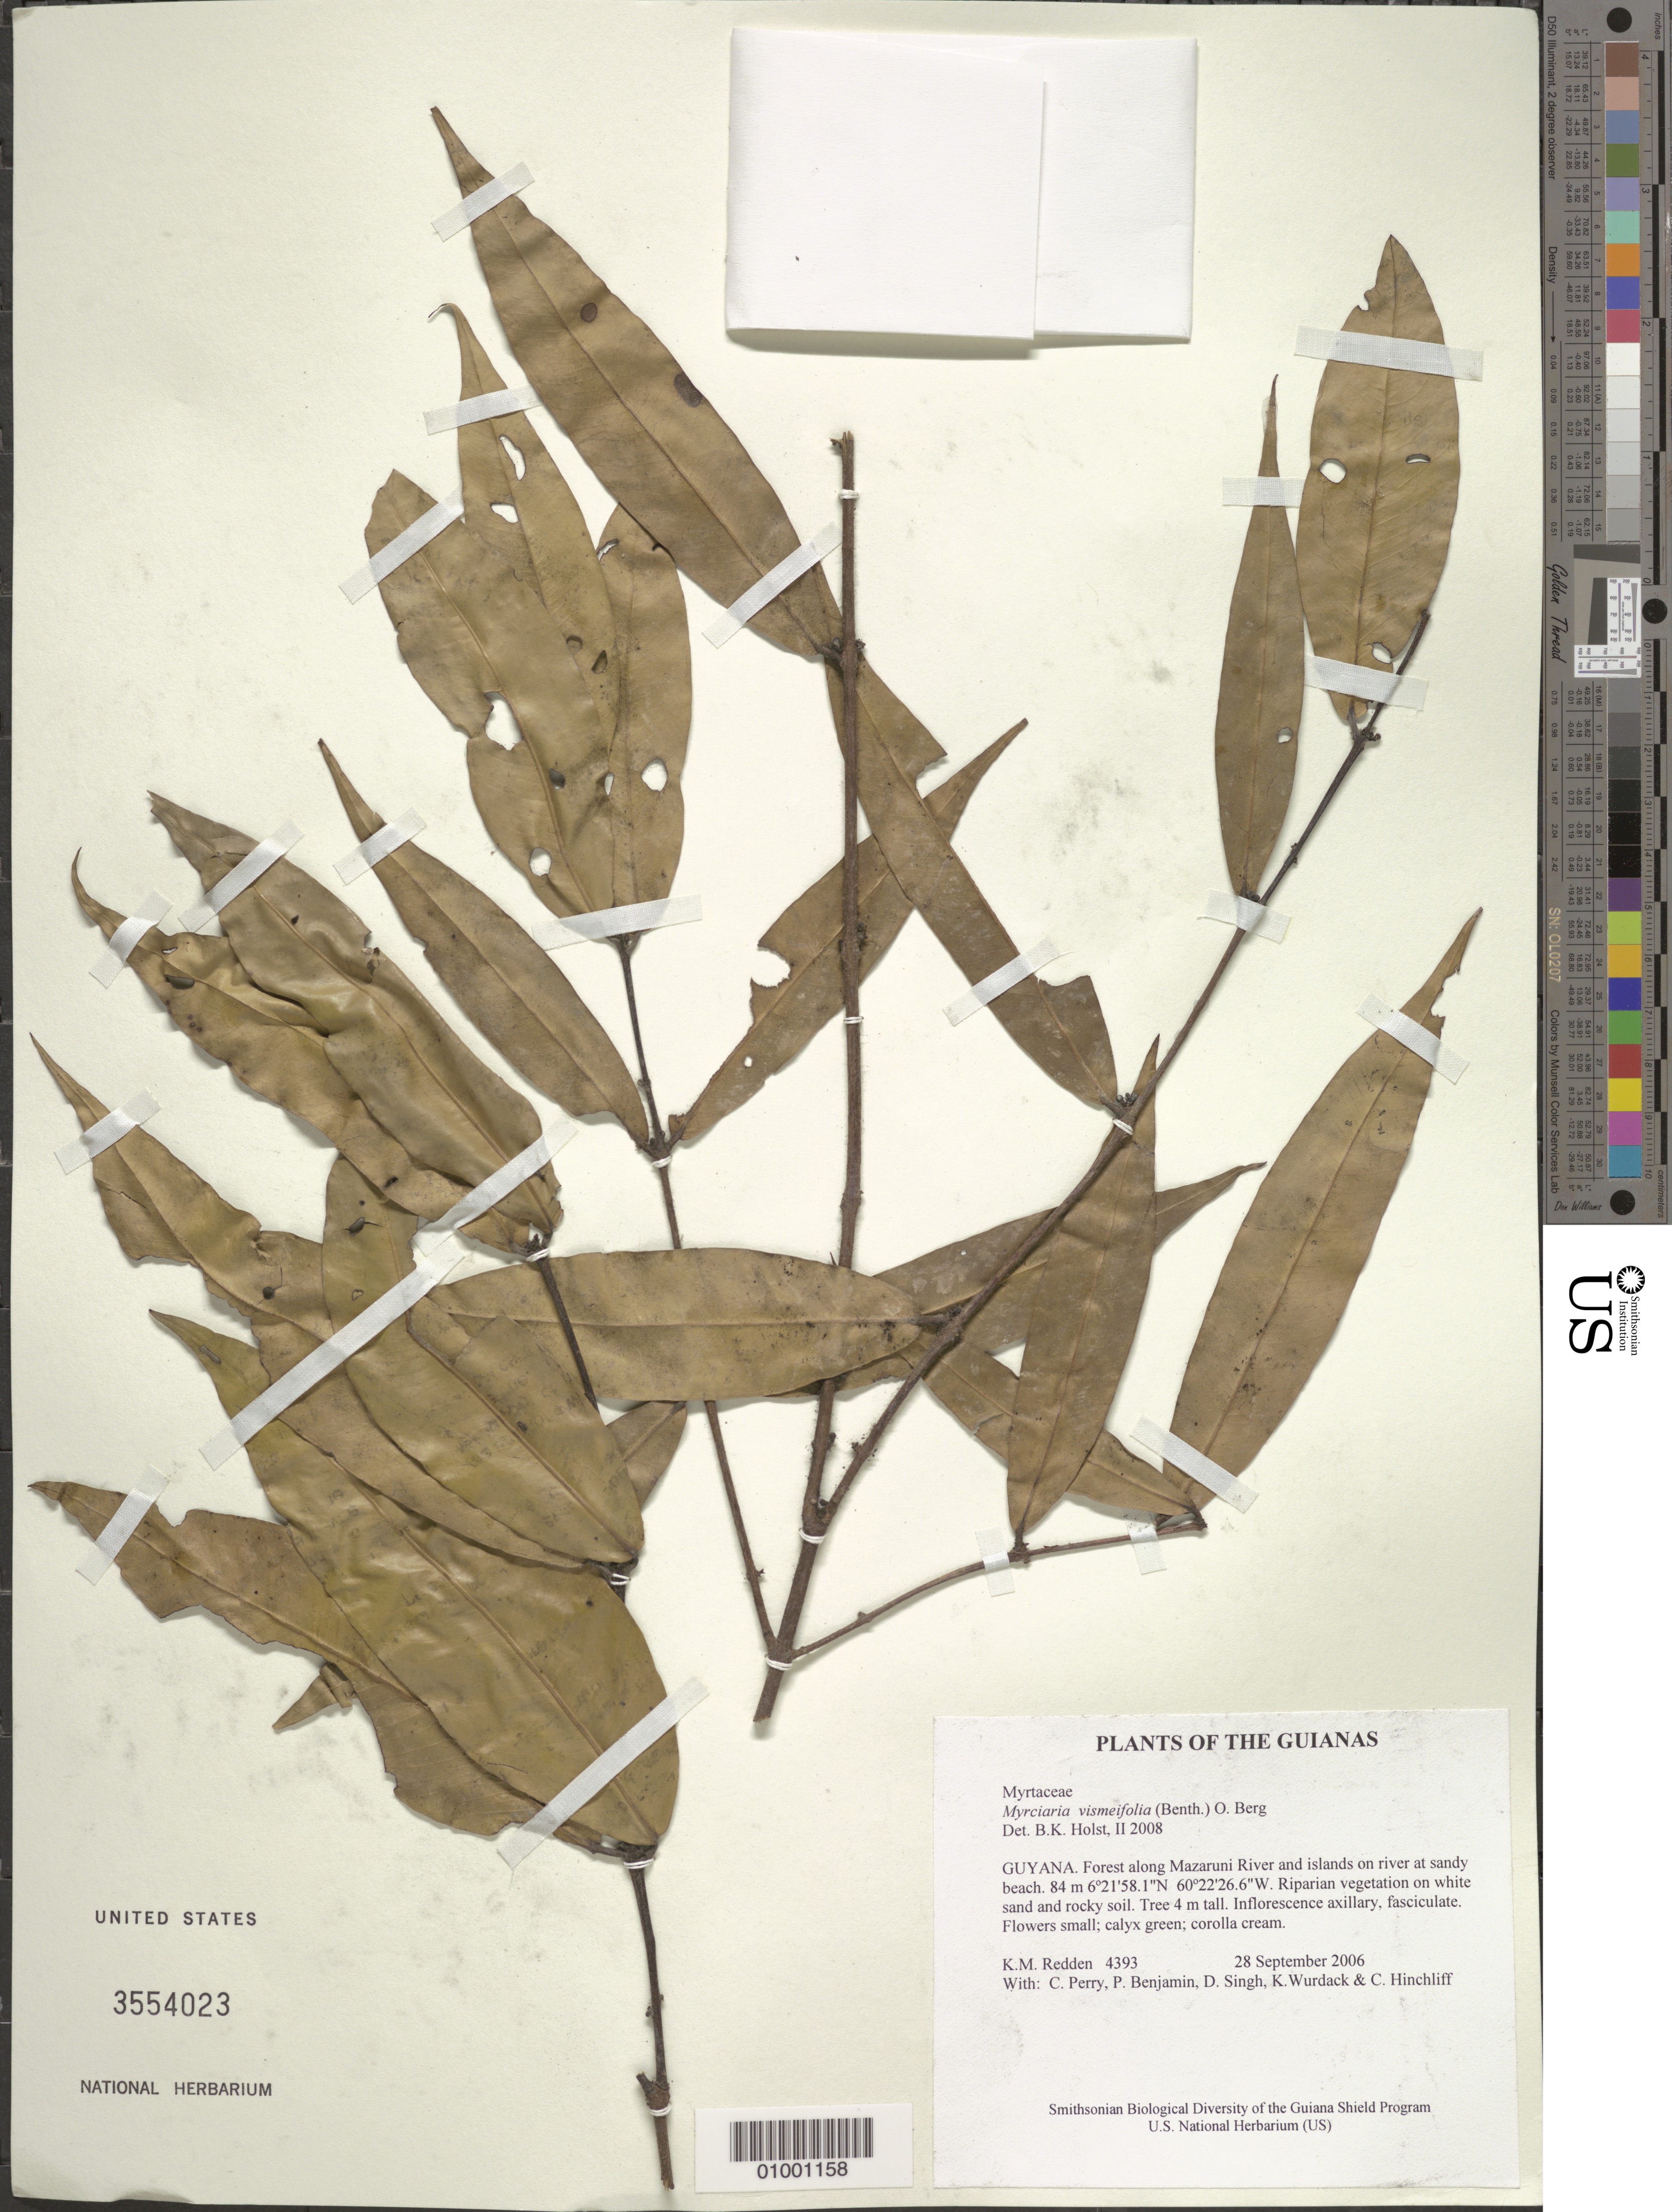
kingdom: Plantae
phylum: Tracheophyta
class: Magnoliopsida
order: Myrtales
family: Myrtaceae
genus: Myrciaria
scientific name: Myrciaria vismiifolia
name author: (Benth.) O. Berg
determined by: Holst, Bruce K.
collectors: K. M. Redden, C. Perry, P. Benjamin, D. Singh, K. Wurdack & C. E. Hinchliff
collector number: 4393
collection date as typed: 28 September 2006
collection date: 2006-09-28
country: Guyana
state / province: Cuyuni-Mazaruni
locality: Forest along Mazaruni River and islands on river at sandy beach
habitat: Riparian vegetation on white sand and rocky soil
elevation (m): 84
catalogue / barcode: US 3554023